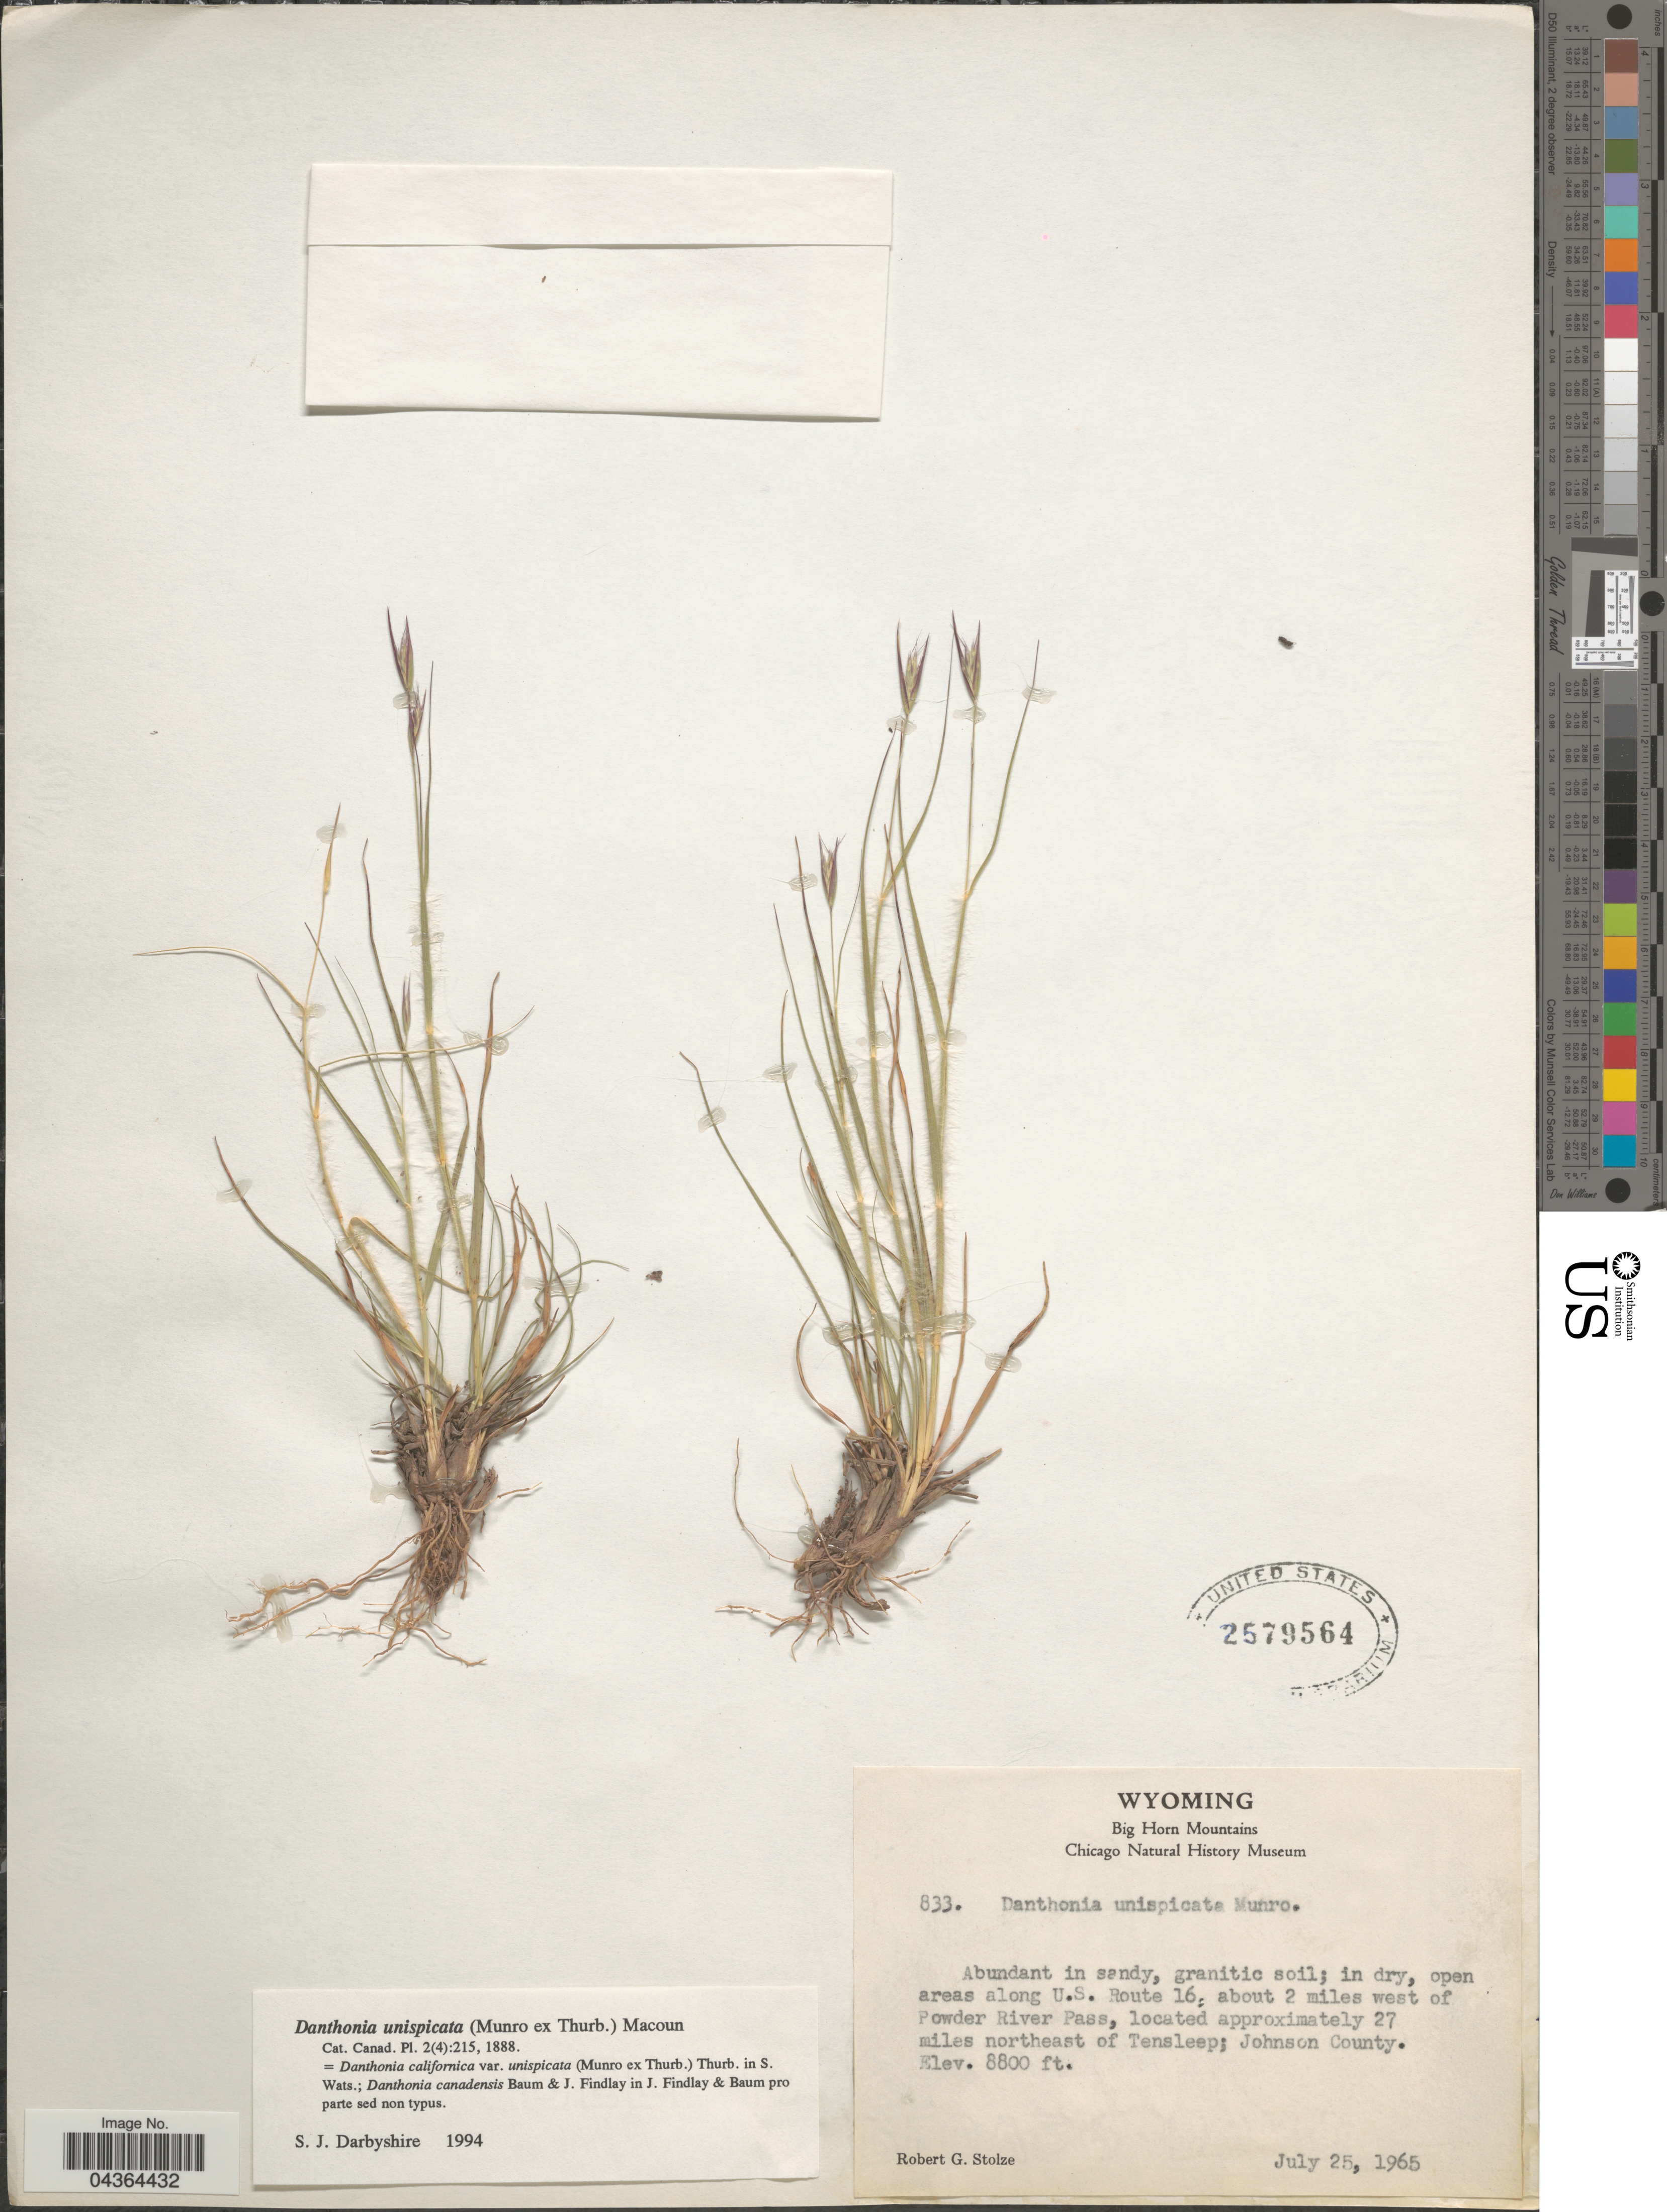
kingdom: Plantae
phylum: Tracheophyta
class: Liliopsida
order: Poales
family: Poaceae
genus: Danthonia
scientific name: Danthonia unispicata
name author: (Thurb.) Munro ex Macoun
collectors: R. G. Stolze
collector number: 833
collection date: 1965-07-25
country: United States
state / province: Wyoming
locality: Big Horn Mountains. Abundant in sandy, granitic soil; in dry, open areas along U.S. Route 16, about 2 miles west of Powder River Pass, located approximately 27 miles northeast of Tensleep; Johnson County.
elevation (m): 2682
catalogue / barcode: US 2579564